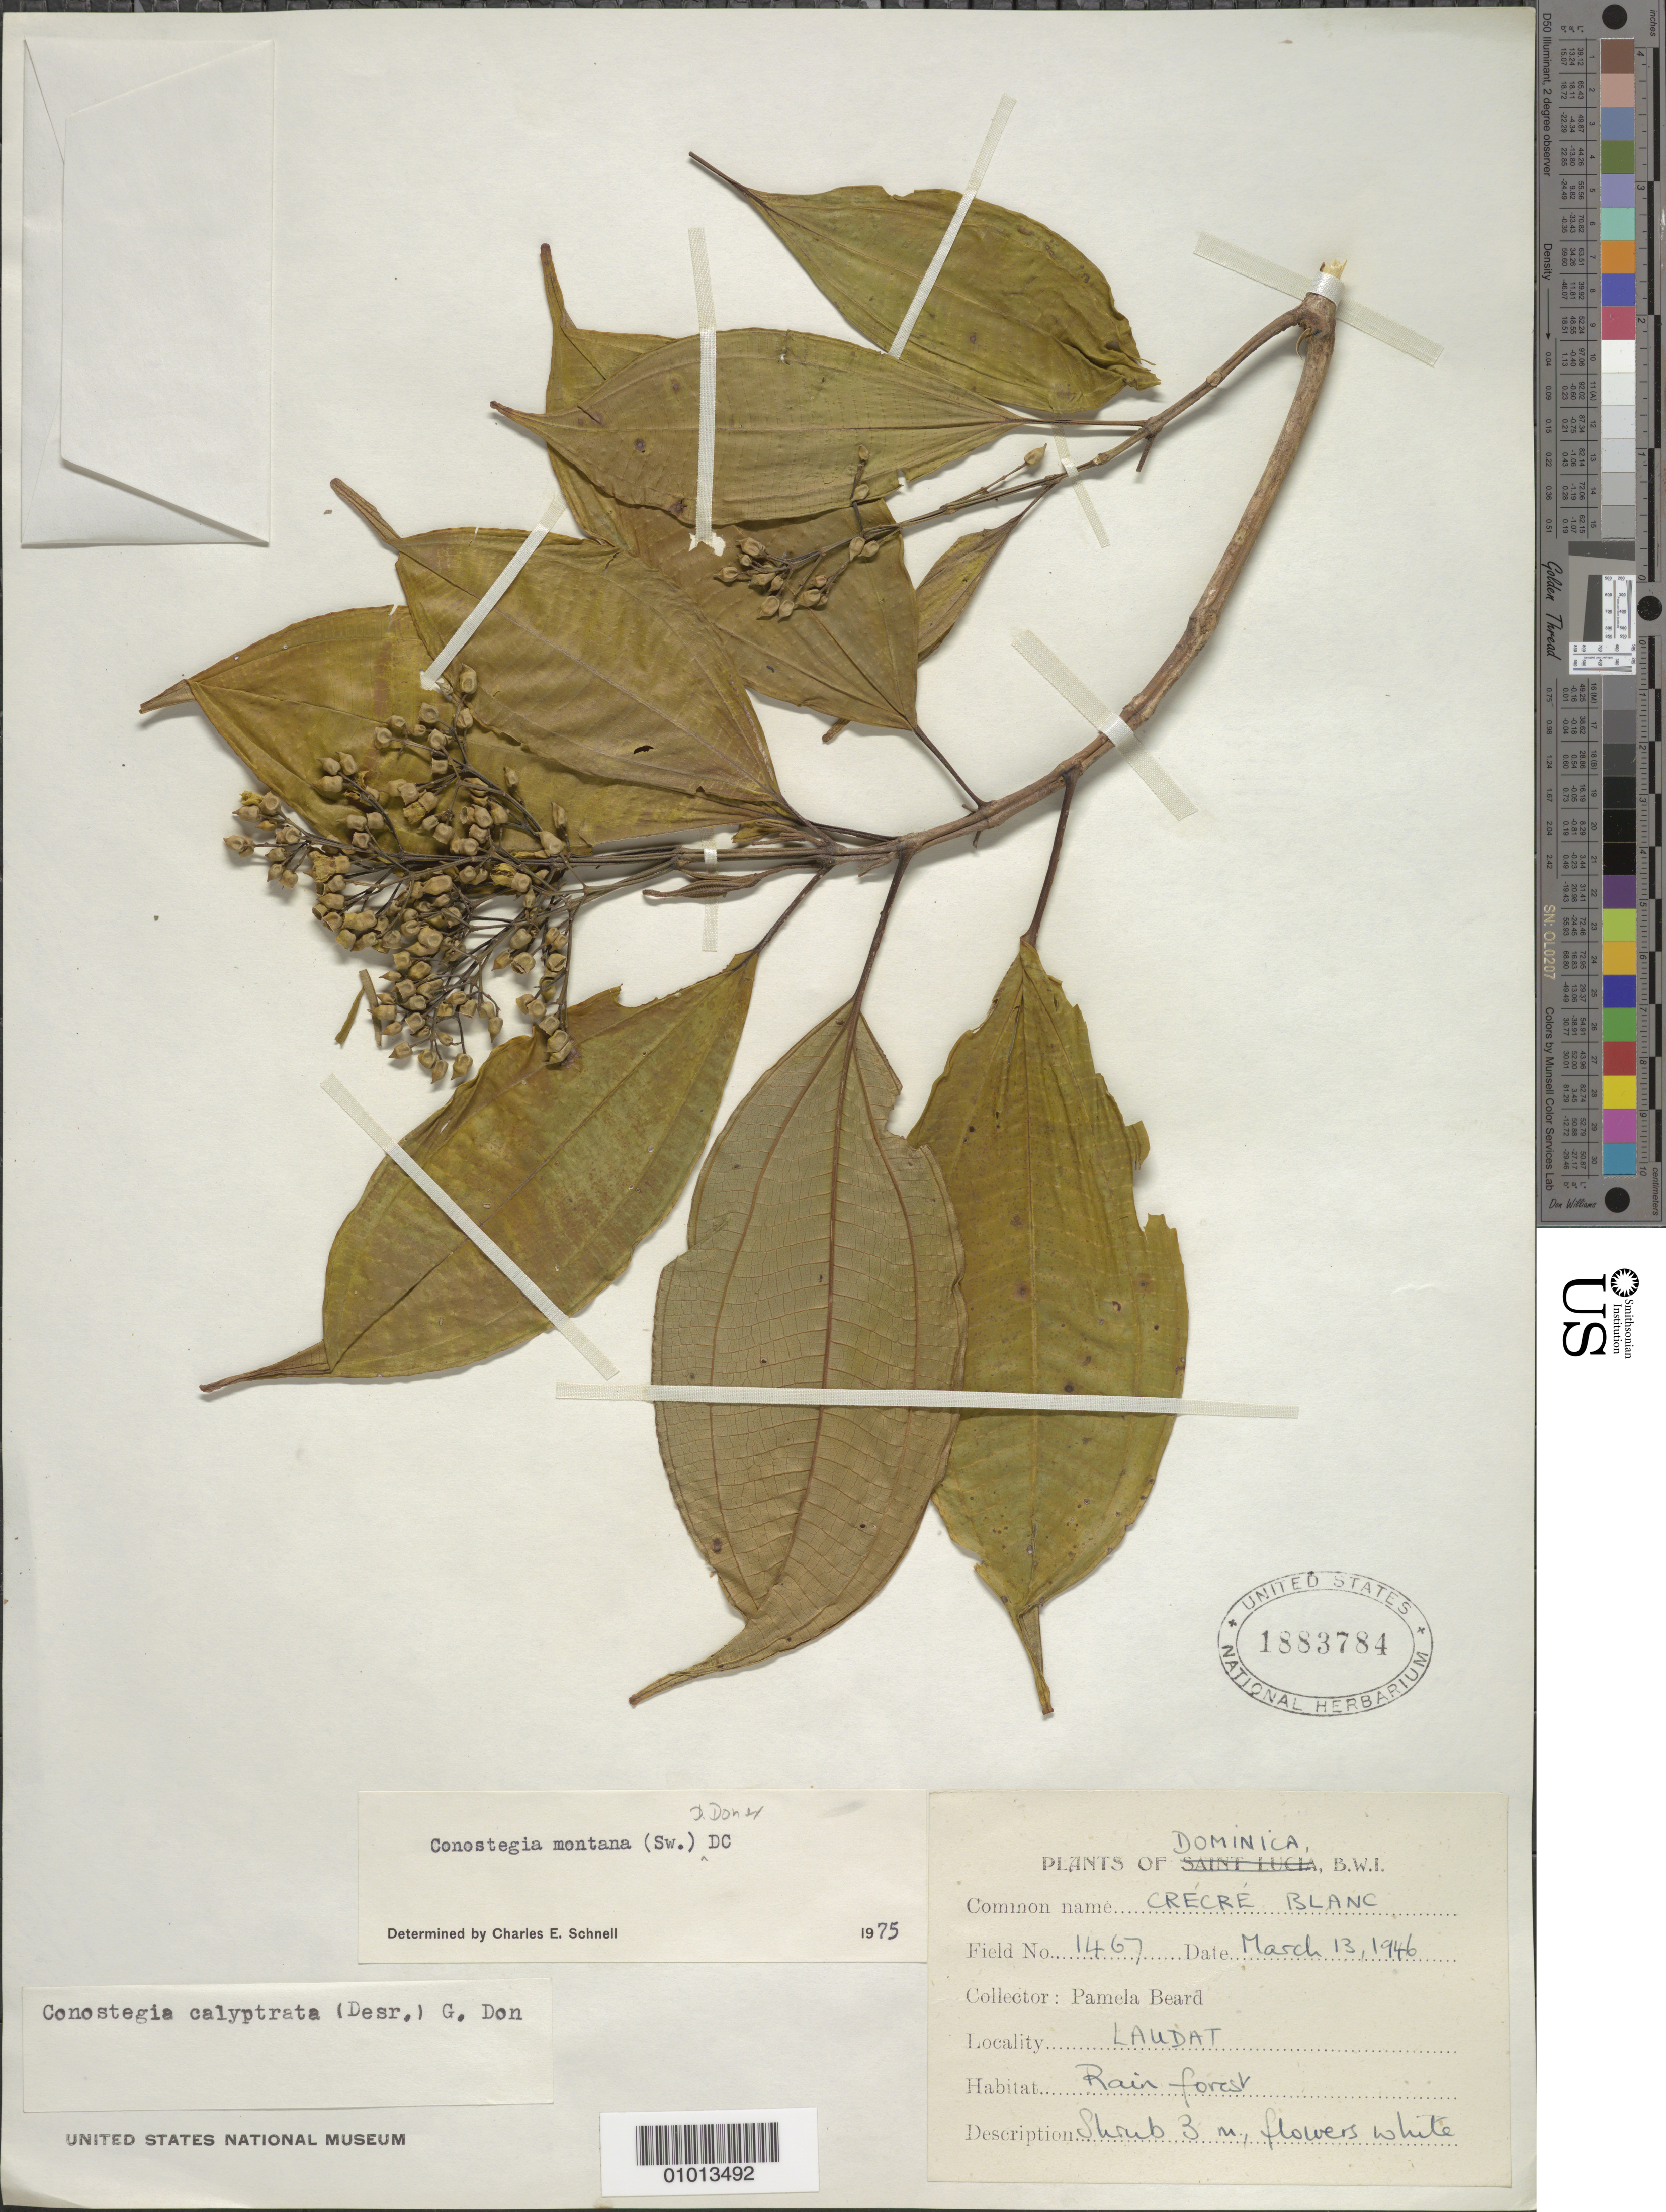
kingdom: Plantae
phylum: Tracheophyta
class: Magnoliopsida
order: Myrtales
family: Melastomataceae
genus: Conostegia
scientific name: Conostegia montana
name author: (Sw.) D. Don ex DC.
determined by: Schnell, C. E.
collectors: P. Beard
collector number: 1467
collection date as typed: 13 Mar 1946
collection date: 1946-03-13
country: Dominica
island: Dominica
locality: Laudat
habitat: Rainforest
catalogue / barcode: US 1883784